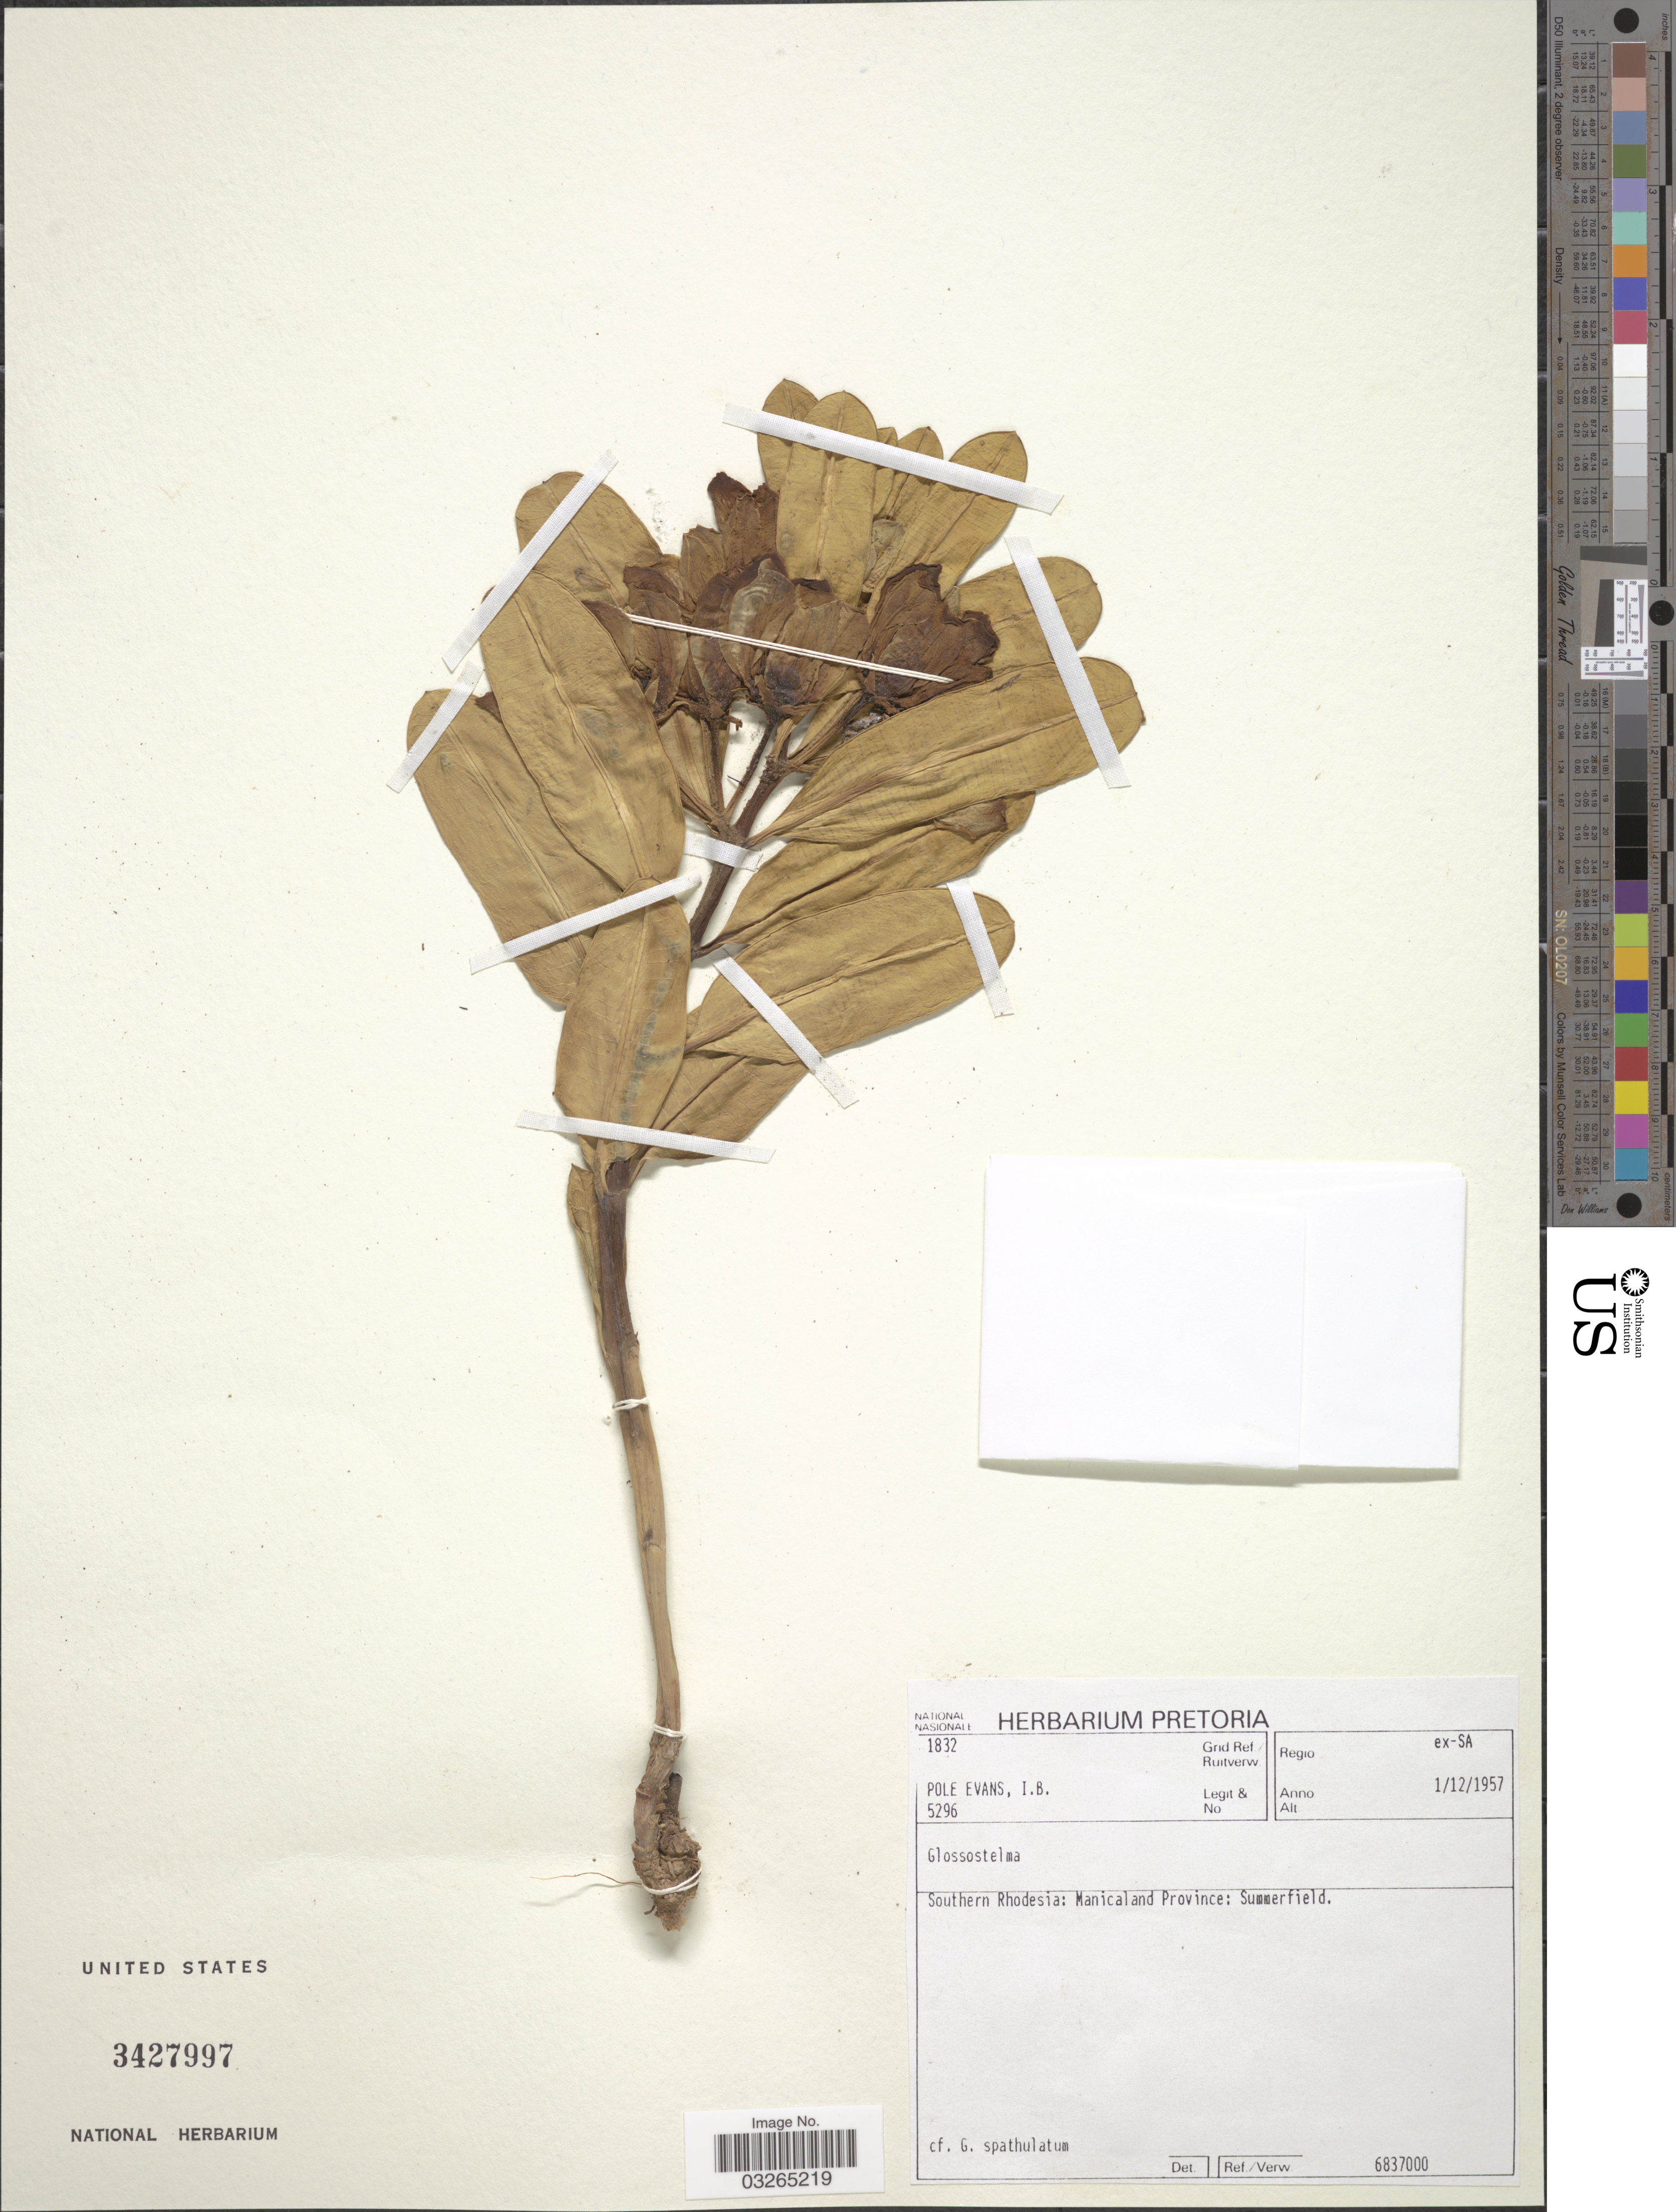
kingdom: Plantae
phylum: Tracheophyta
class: Magnoliopsida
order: Gentianales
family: Apocynaceae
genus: Glossostelma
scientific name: Glossostelma sp.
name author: Schltr.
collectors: I. B. Pole-Evans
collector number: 5296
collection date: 1957-12-01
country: Zimbabwe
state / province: Manicaland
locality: Grid Ref/Ruitverw. 1832, Regio ex-SA, Southern Rhodesia: Manicaland Province: Summerfield.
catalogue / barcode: US 3427997